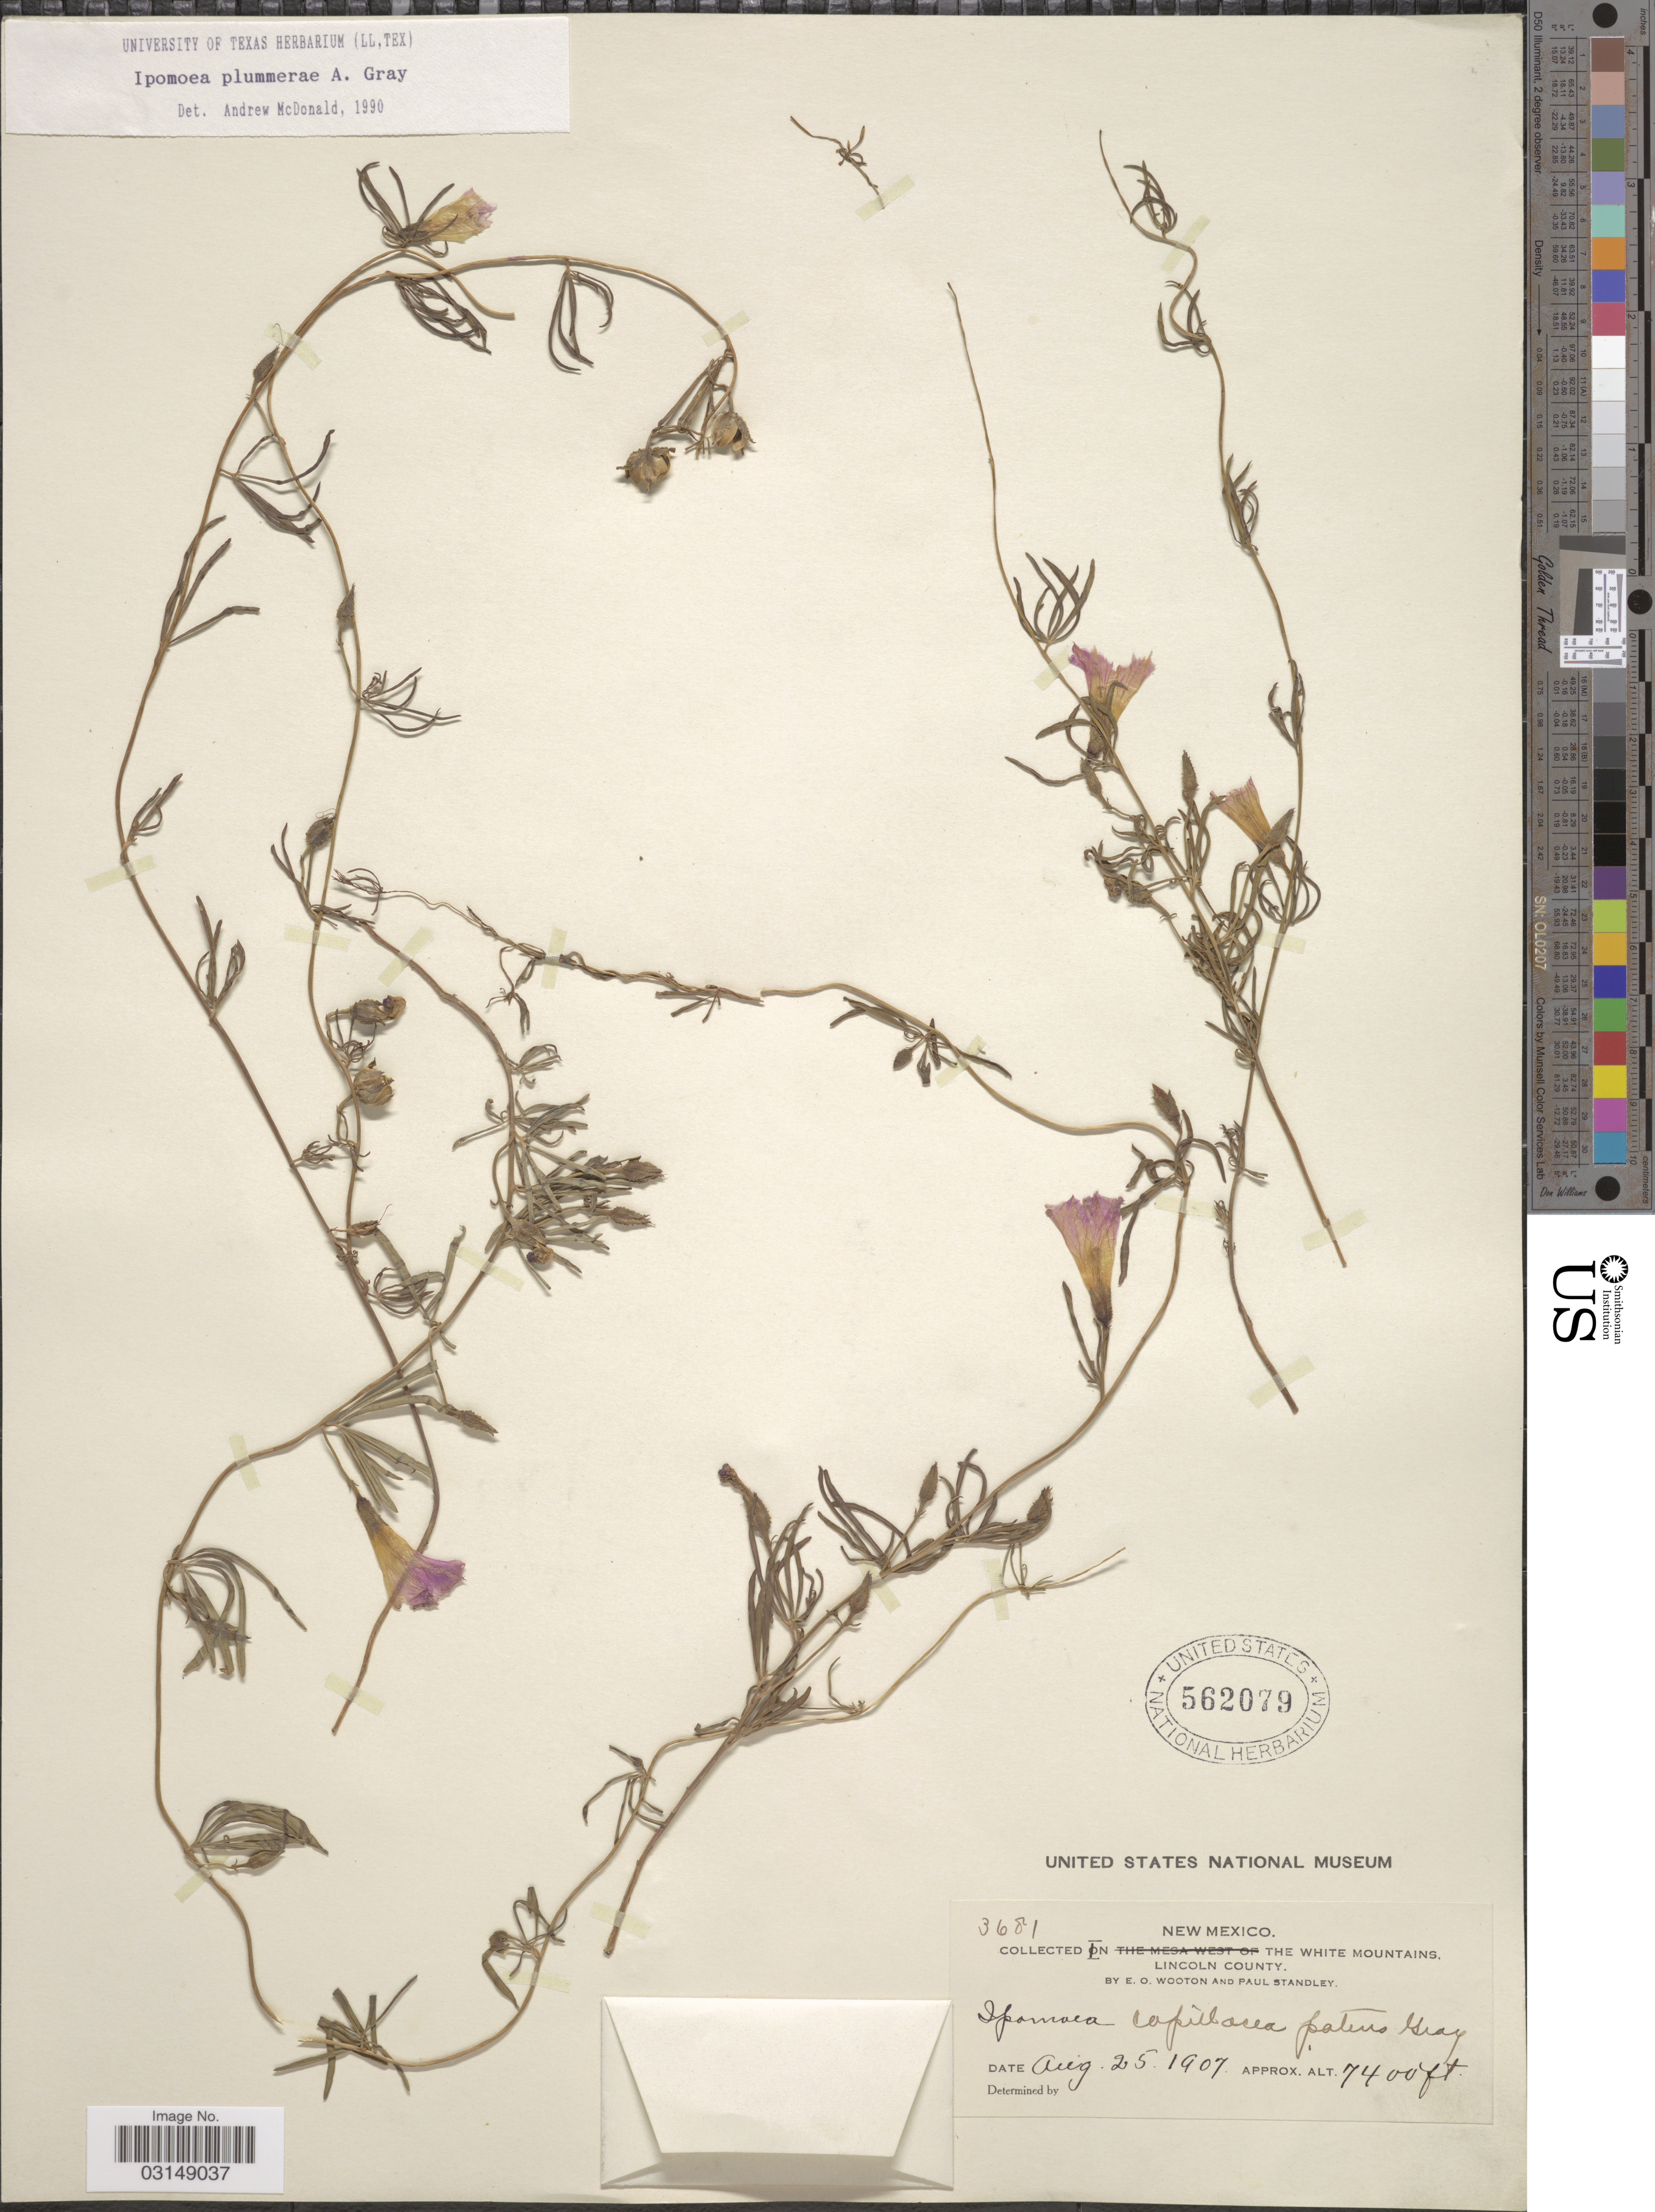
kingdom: Plantae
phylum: Tracheophyta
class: Magnoliopsida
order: Solanales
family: Convolvulaceae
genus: Ipomoea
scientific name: Ipomoea plummerae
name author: A. Gray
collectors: E. O. Wooton & P. C. Standley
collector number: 3681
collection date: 1907-08-25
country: United States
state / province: New Mexico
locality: The White Mountains, Lincoln County.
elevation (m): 2256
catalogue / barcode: US 562079